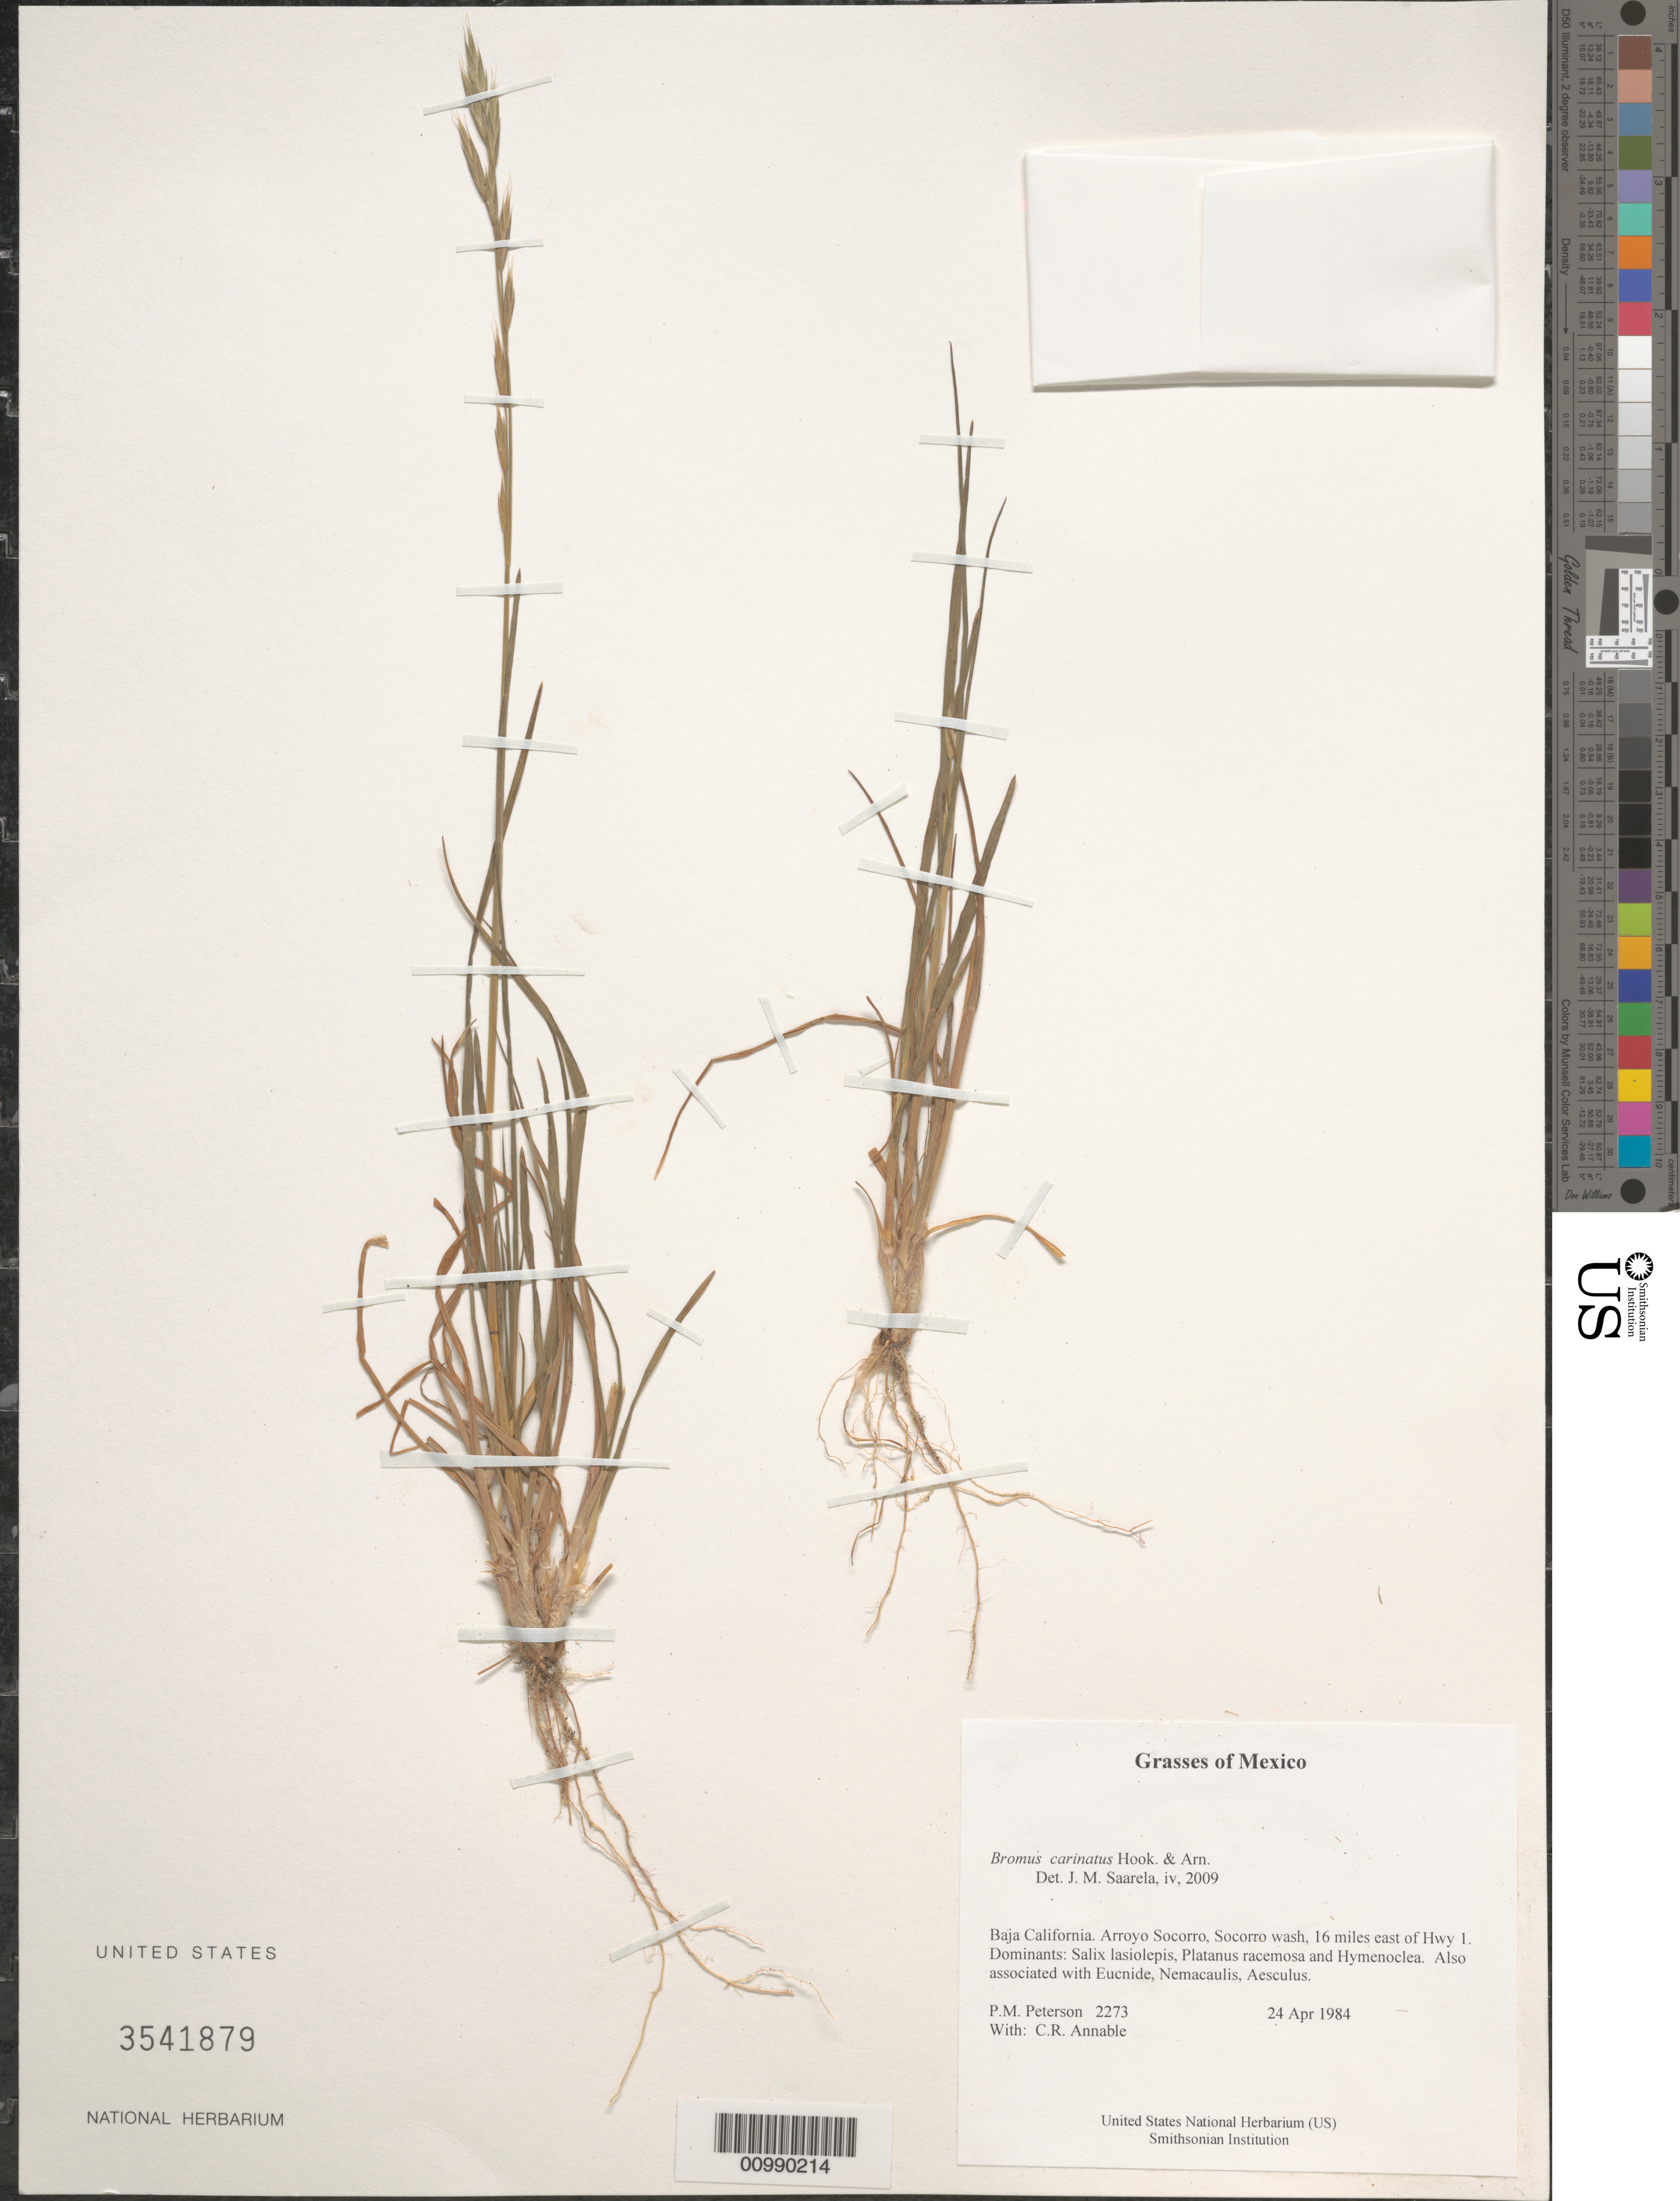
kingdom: Plantae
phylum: Tracheophyta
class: Liliopsida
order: Poales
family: Poaceae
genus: Bromus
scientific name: Bromus carinatus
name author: Hook. & Arn.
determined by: Saarela, J. M., (CAN), Canadian Museum of Nature (CANADA)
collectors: P. M. Peterson & C. R. Annable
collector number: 02273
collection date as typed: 24 Apr 1984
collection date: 1984-04-24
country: Mexico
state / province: Baja California Norte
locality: Arroyo Socorro, Socorro wash, 16 miles east of Hwy 1.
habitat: Dominants: Salix lasiolepis, Platanus racemosa and Hymenoclea. Also associated with Eucnide, Nemacaulis, Aesculus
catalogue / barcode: US 3541879